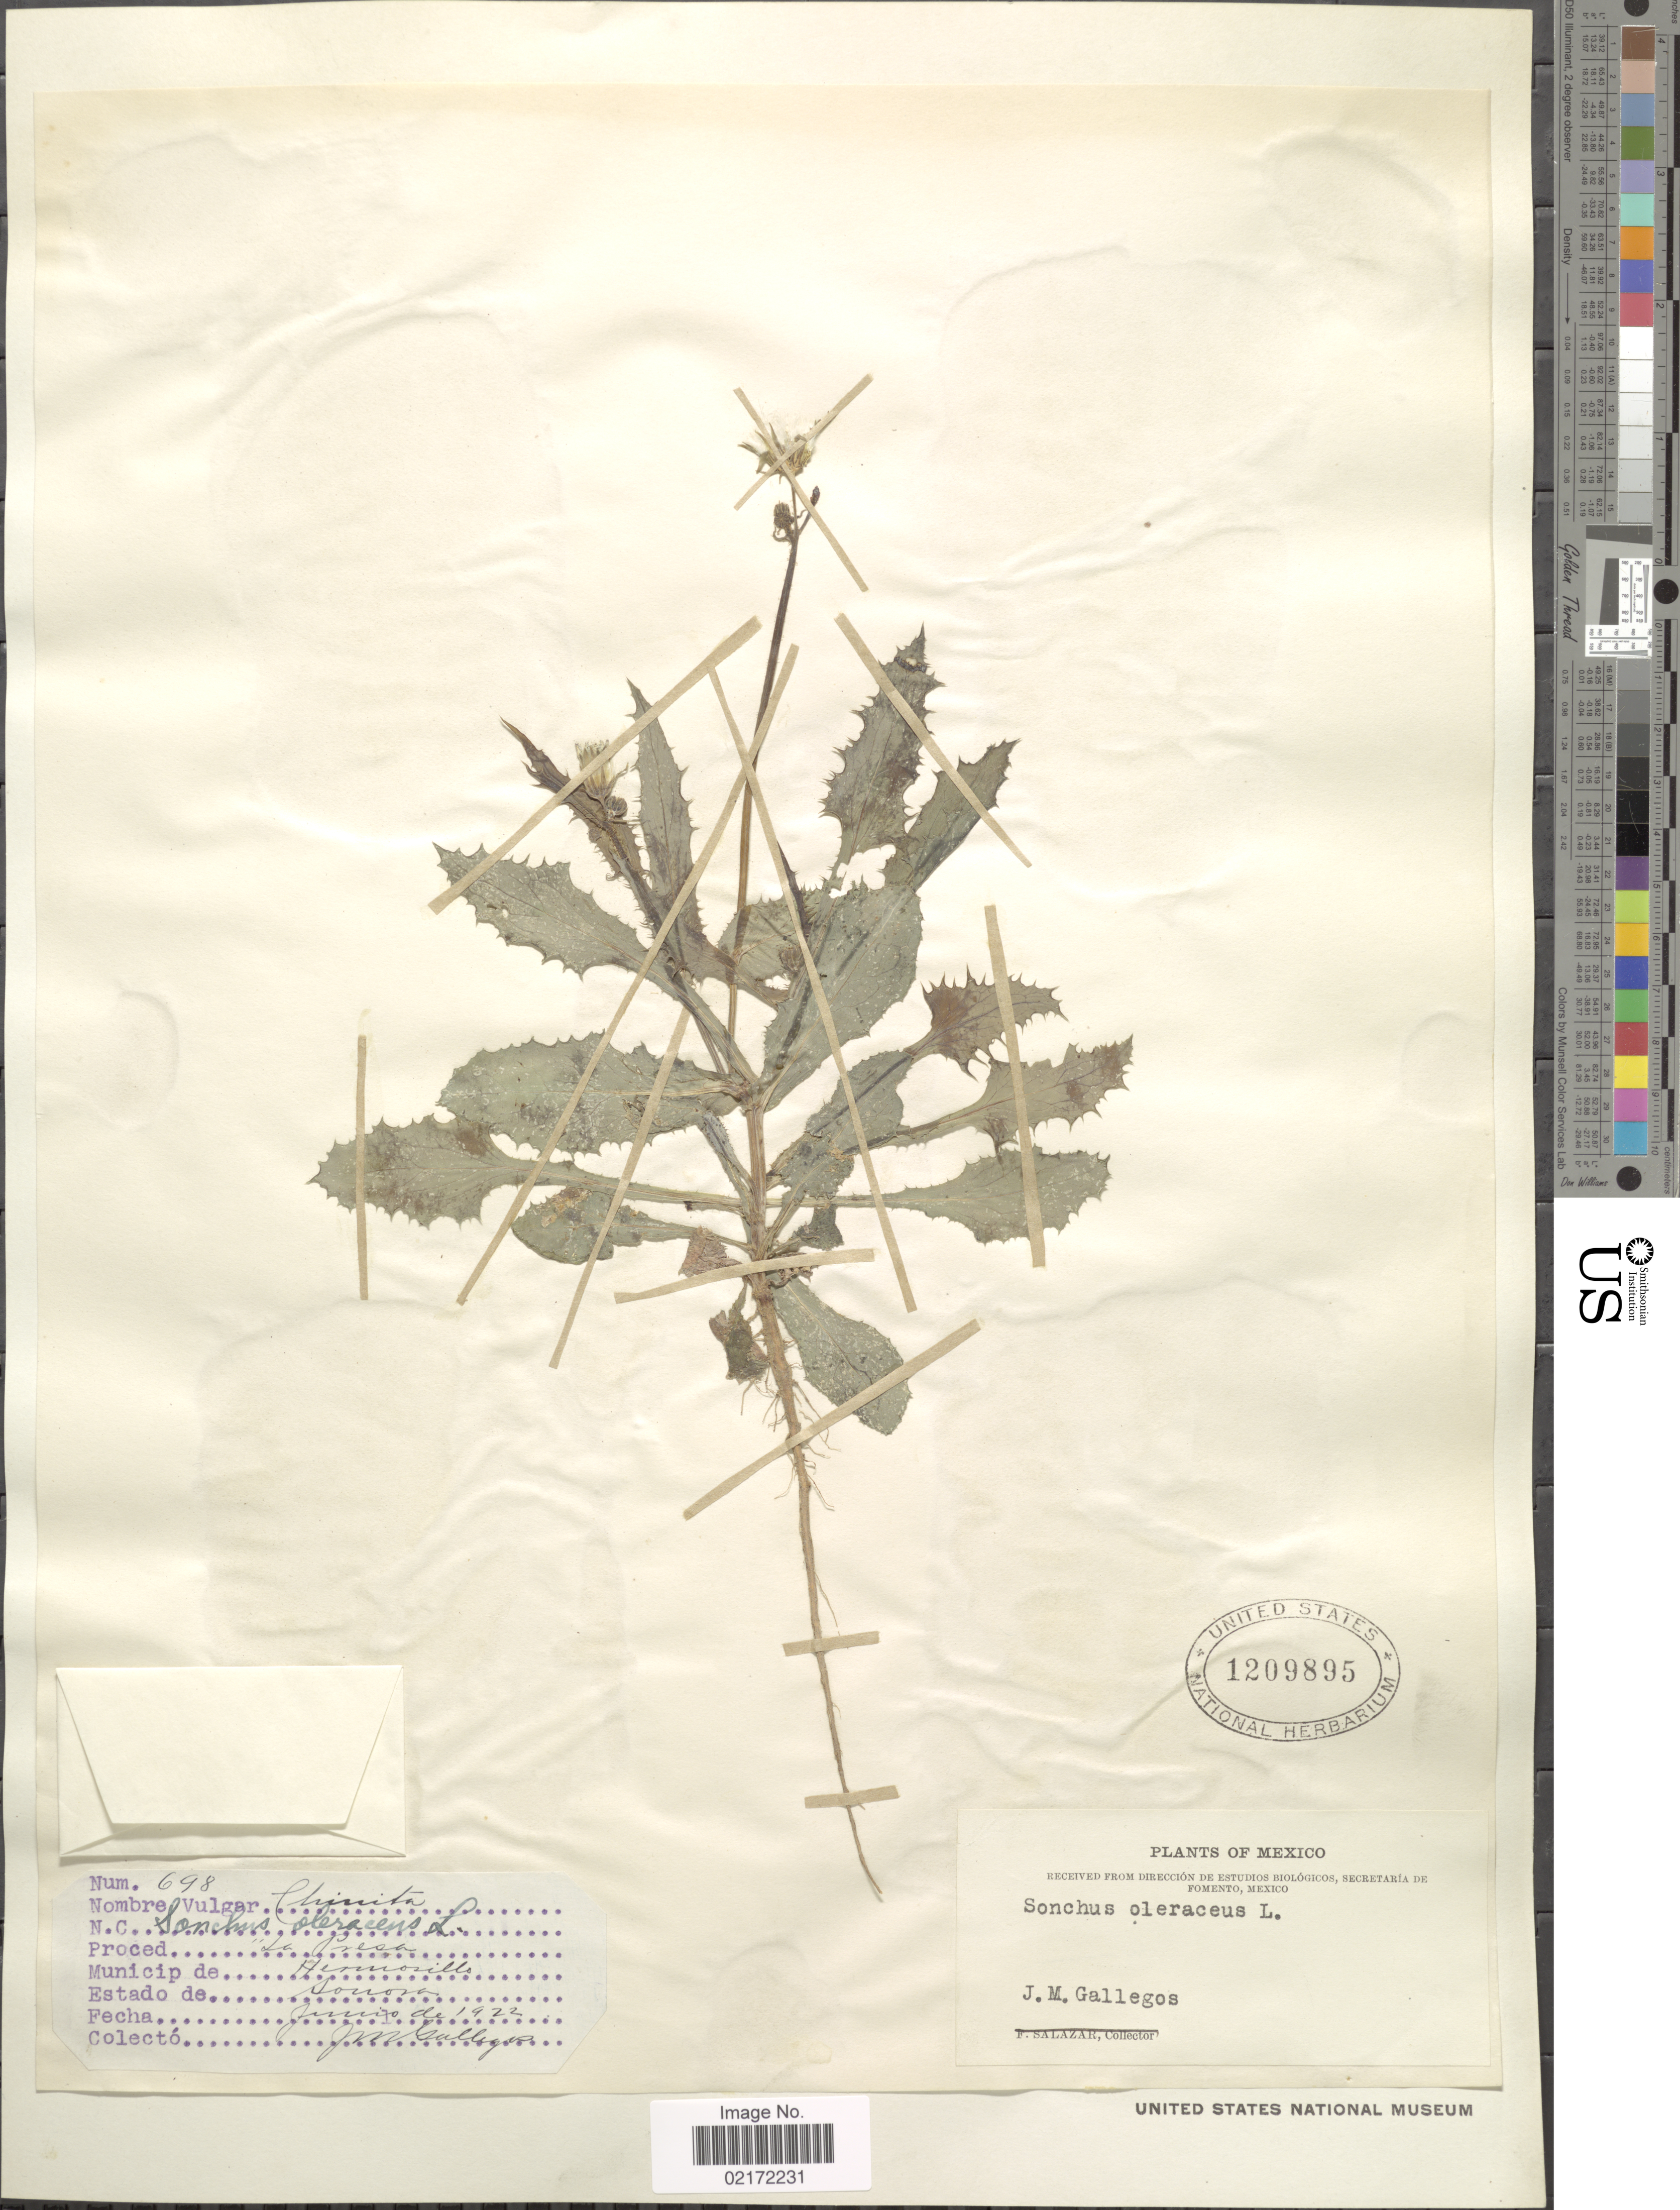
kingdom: Plantae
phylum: Tracheophyta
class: Magnoliopsida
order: Asterales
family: Asteraceae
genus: Sonchus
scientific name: Sonchus oleraceus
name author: L.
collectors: J. Gallegos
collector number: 698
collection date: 1922-06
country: Mexico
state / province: Sonora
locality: La Presa. Municip de Hermosillo. Estado de Sonora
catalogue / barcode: US 1209895